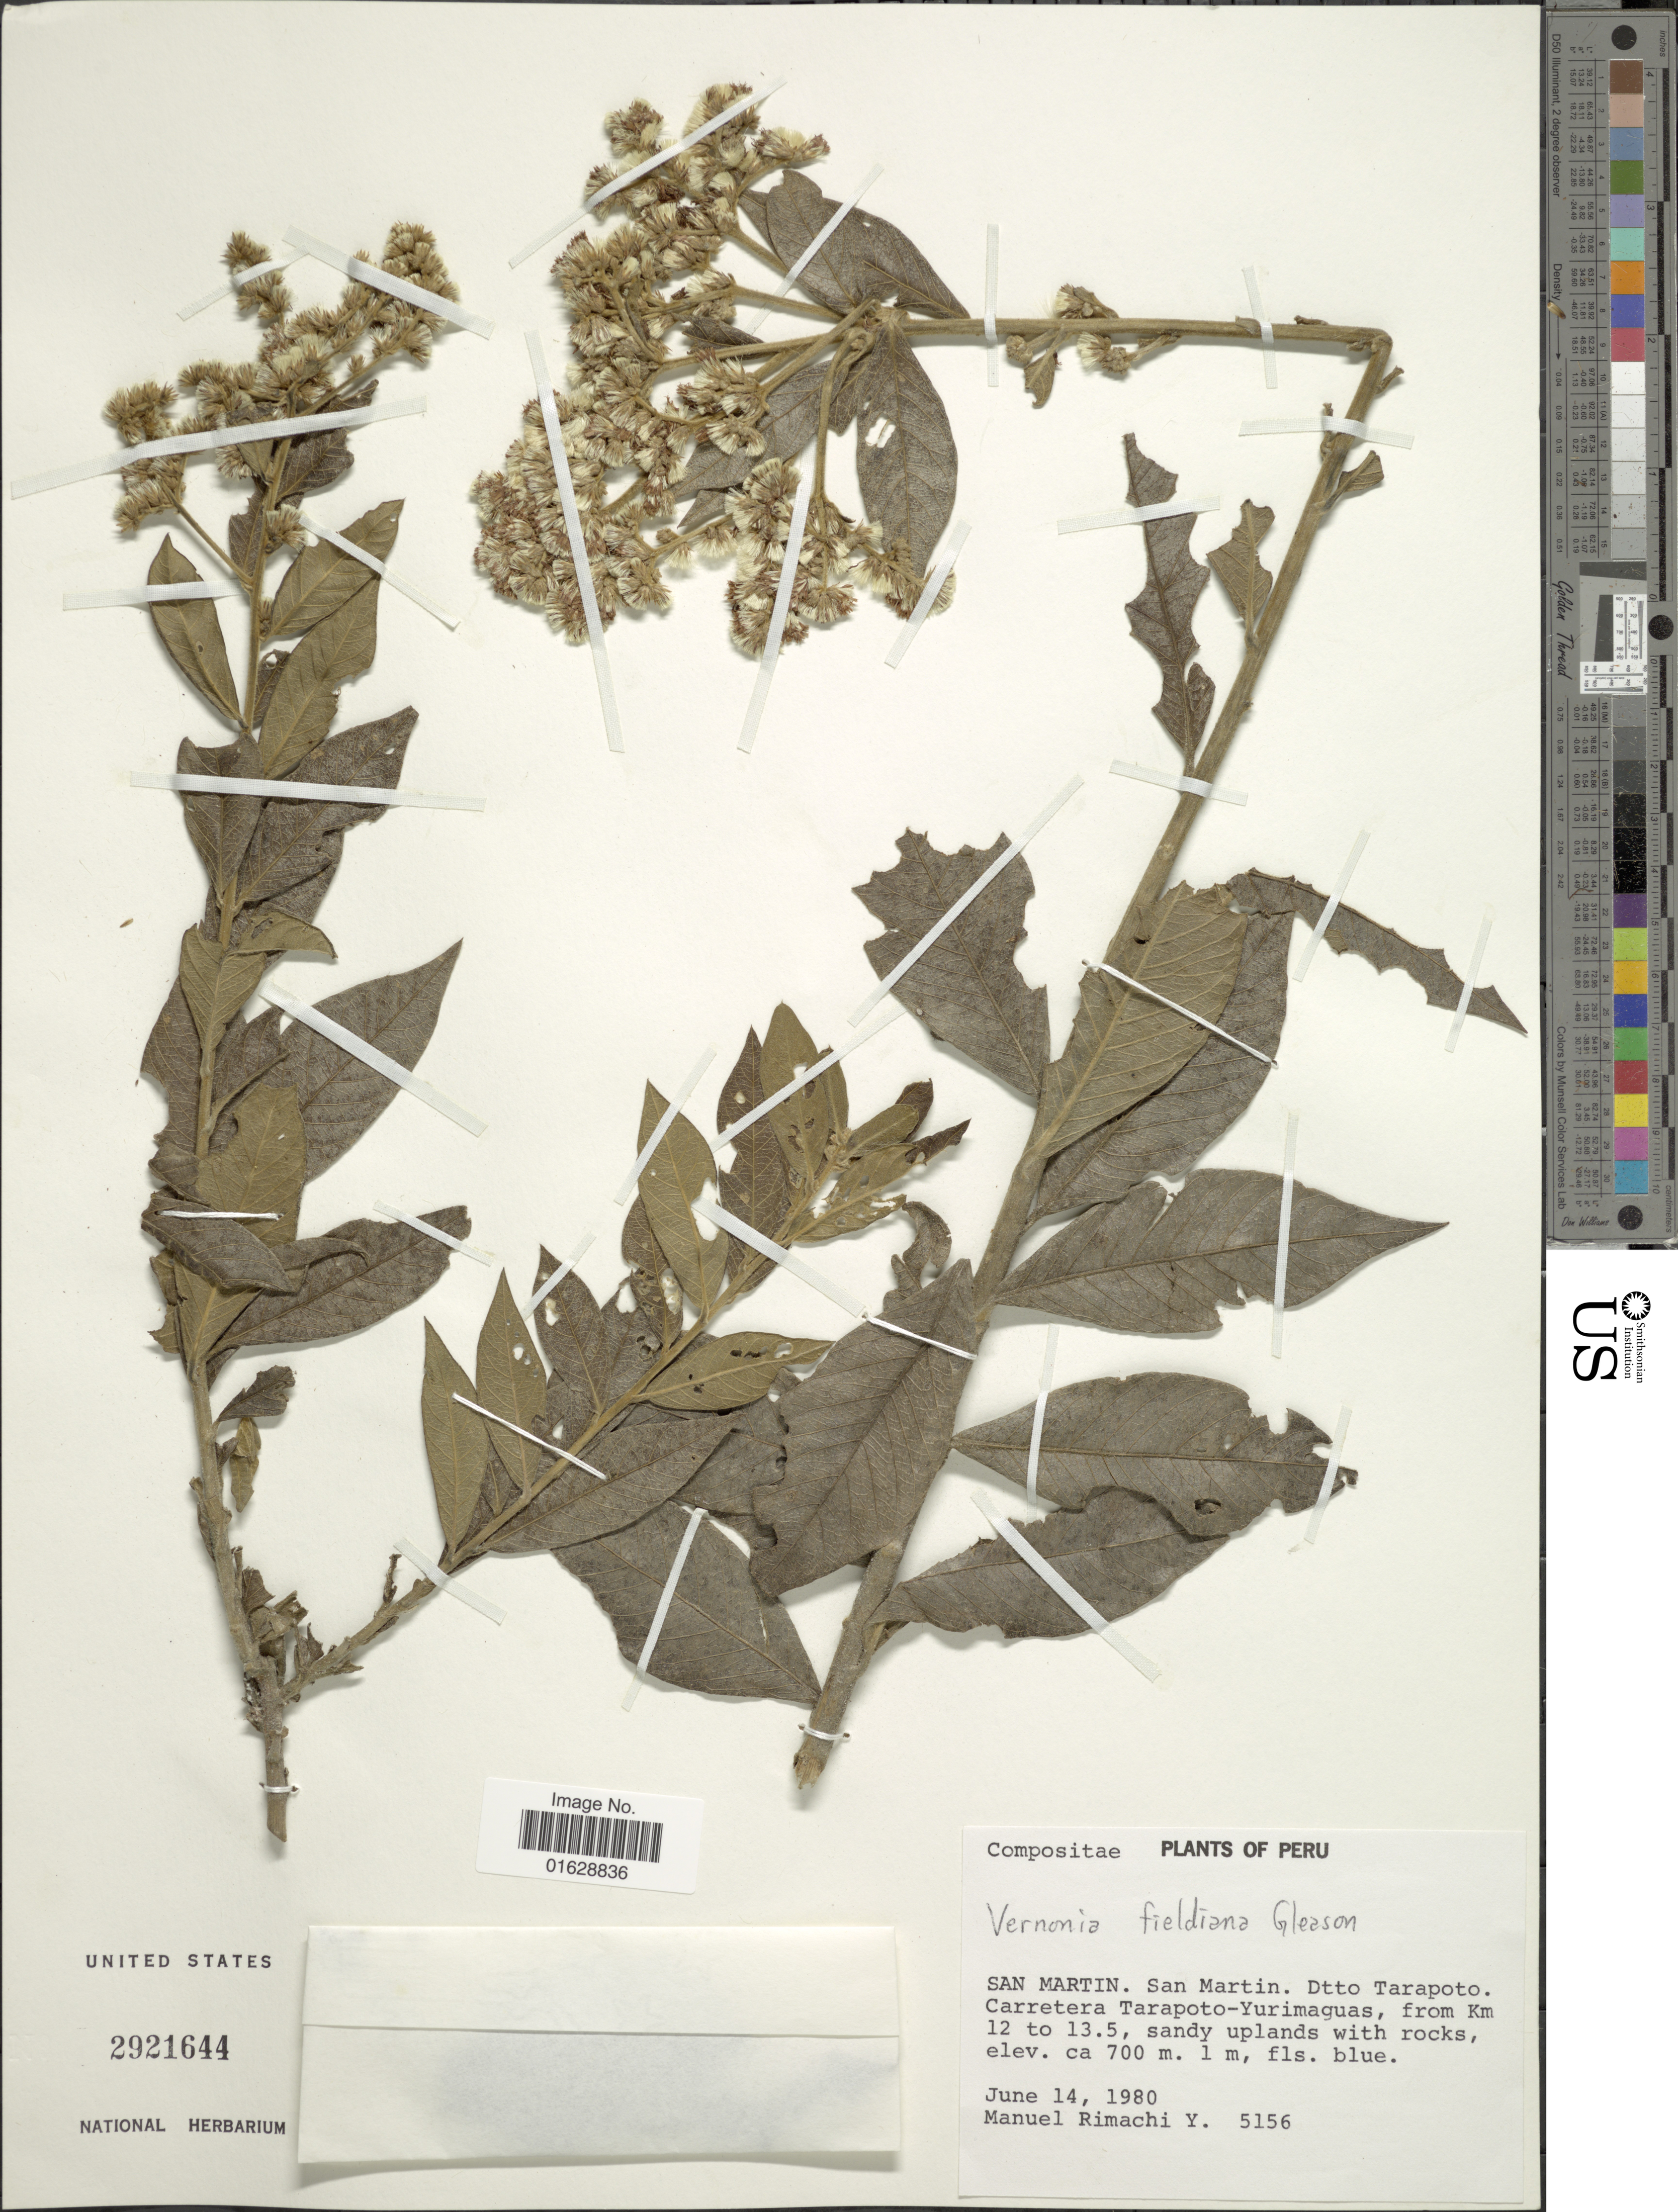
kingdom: Plantae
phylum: Tracheophyta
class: Magnoliopsida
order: Asterales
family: Asteraceae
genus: Lepidaploa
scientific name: Lepidaploa fieldiana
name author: (Gleason) H. Rob.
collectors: M. Rimachi Y.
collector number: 5156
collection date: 1980-06-14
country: Peru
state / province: San Martín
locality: Dtto Tarapoto. Carretera Tarapoto-Yurimaguas, from Km 12 to 13.5.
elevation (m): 700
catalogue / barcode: US 2921644